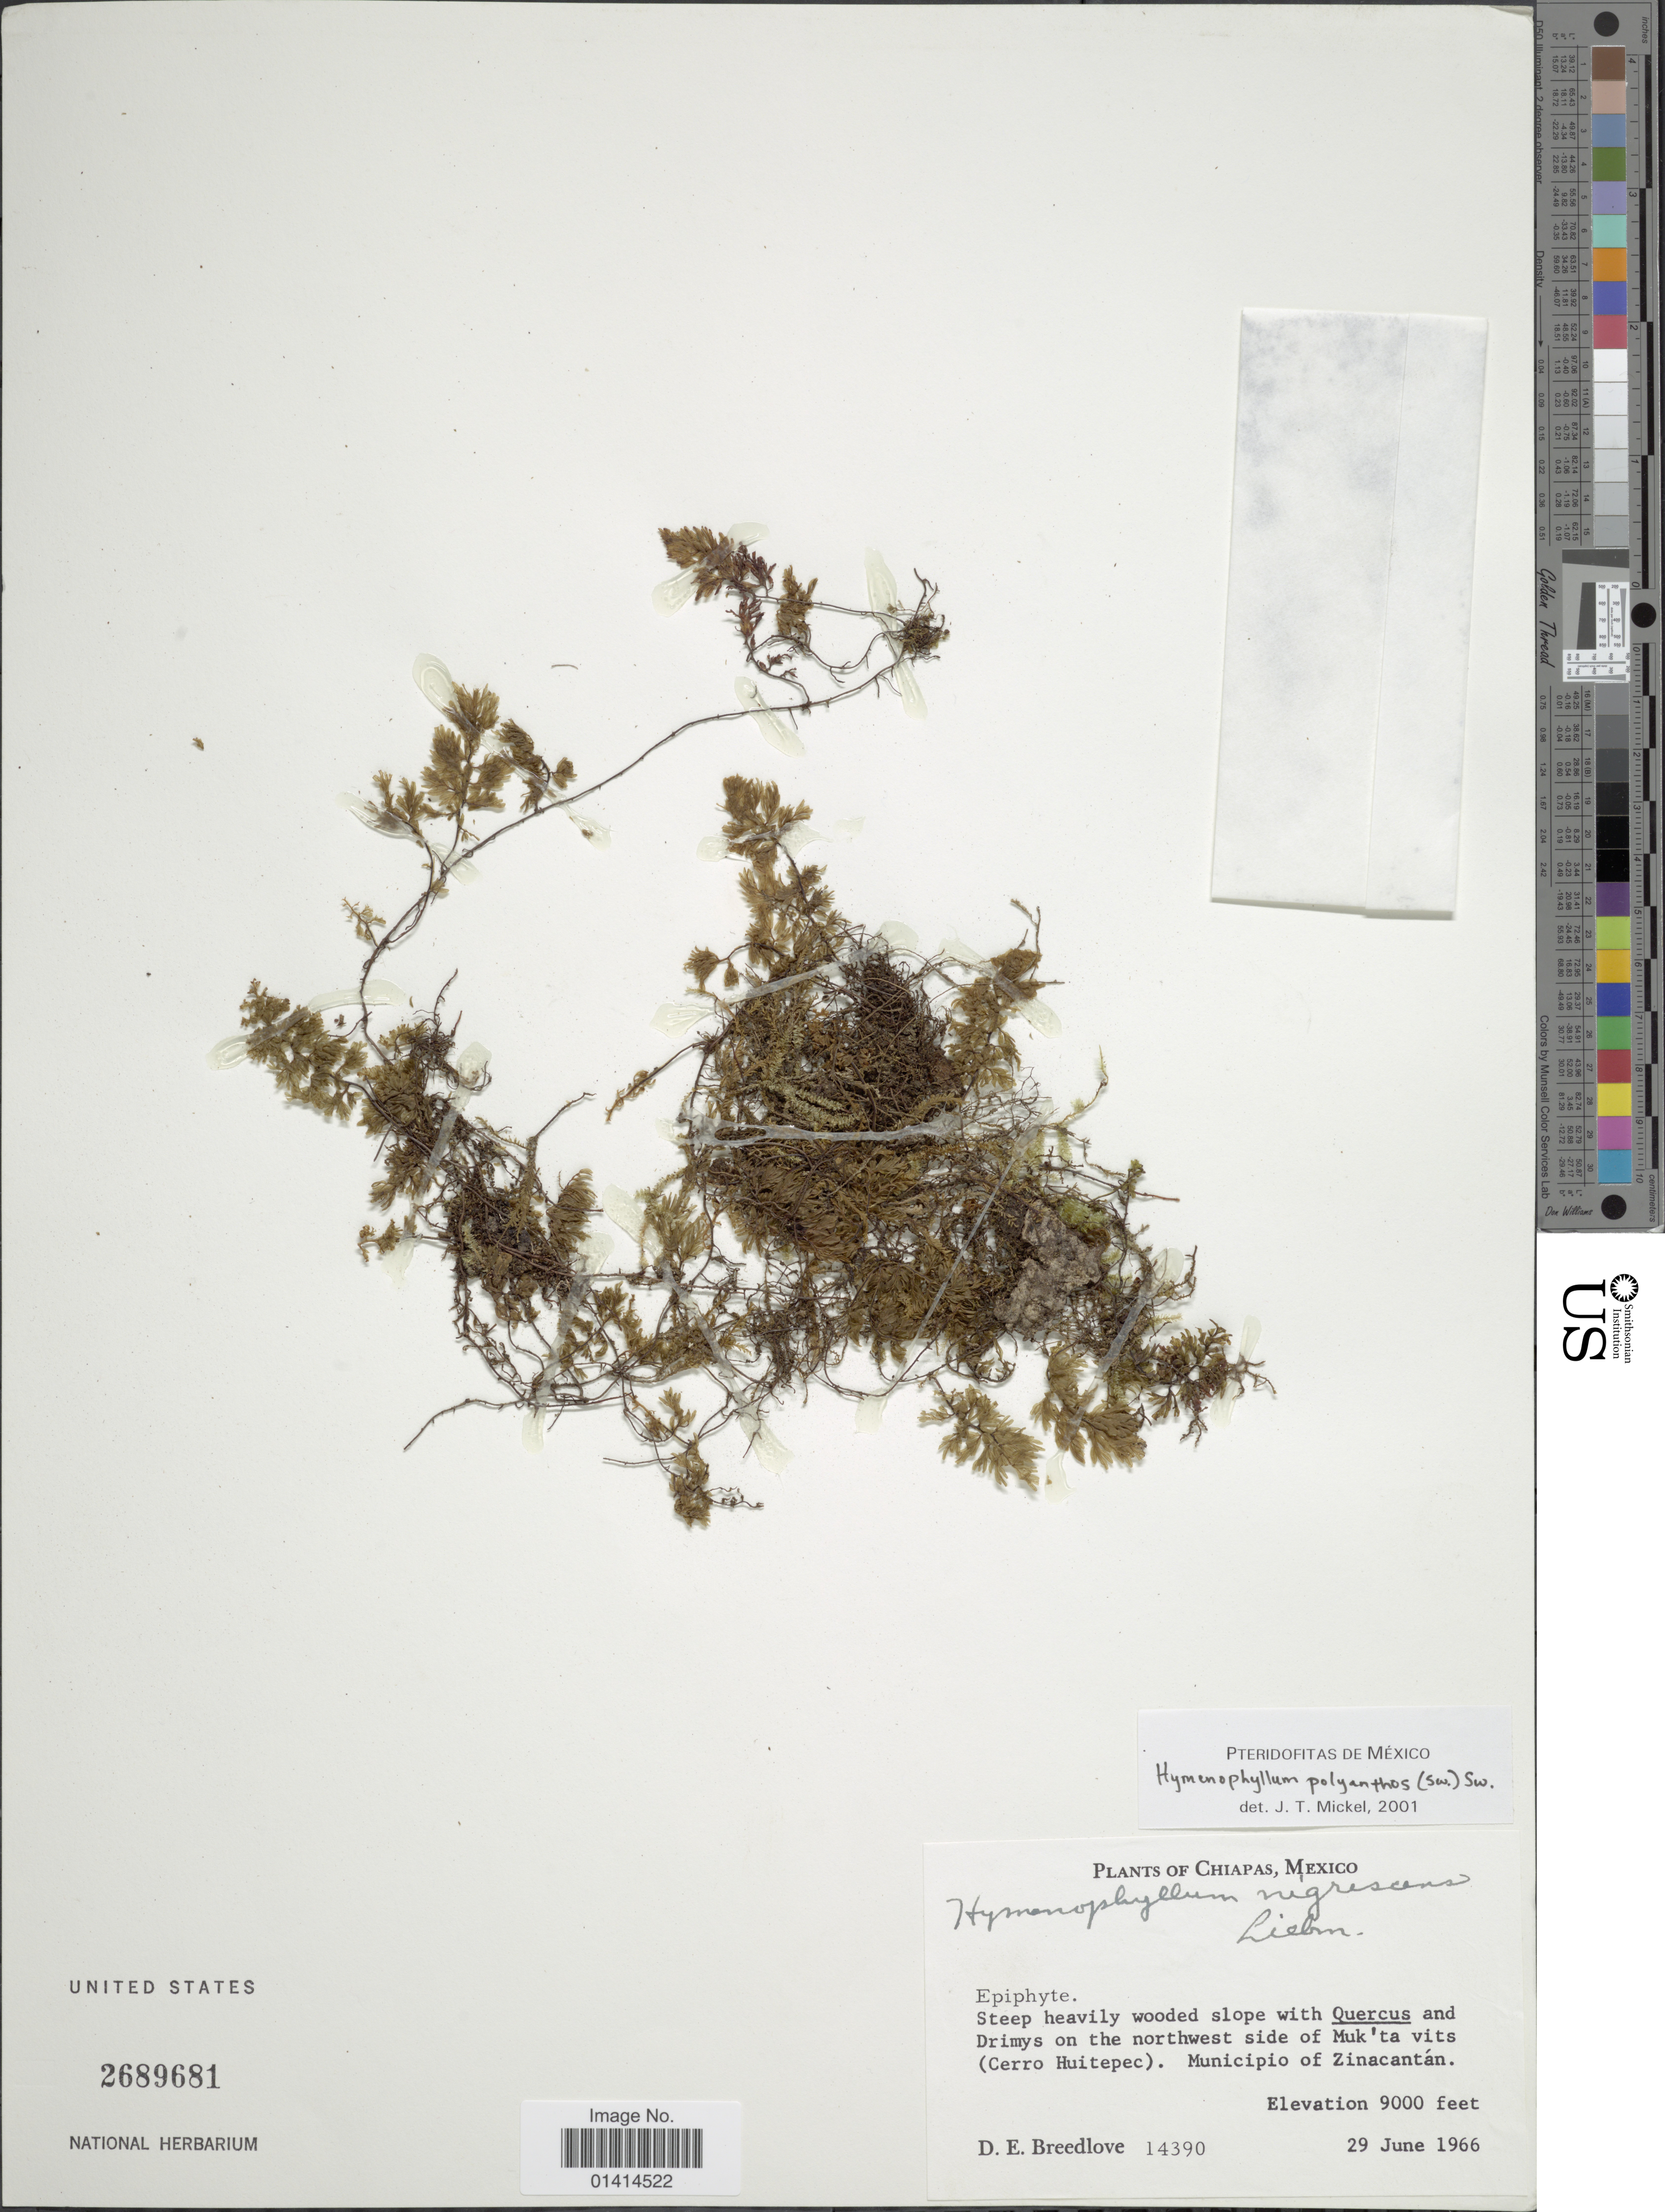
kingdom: Plantae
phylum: Tracheophyta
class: Polypodiopsida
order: Hymenophyllales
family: Hymenophyllaceae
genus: Hymenophyllum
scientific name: Hymenophyllum polyanthos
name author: (Sw.) Sw.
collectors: D. E. Breedlove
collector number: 14390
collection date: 1966-06-29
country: Mexico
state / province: Chiapas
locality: On the northwest side of Muk'ta vits (Cerro Huitepec). Municpio of Zinacantán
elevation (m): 2743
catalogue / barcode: US 2689681